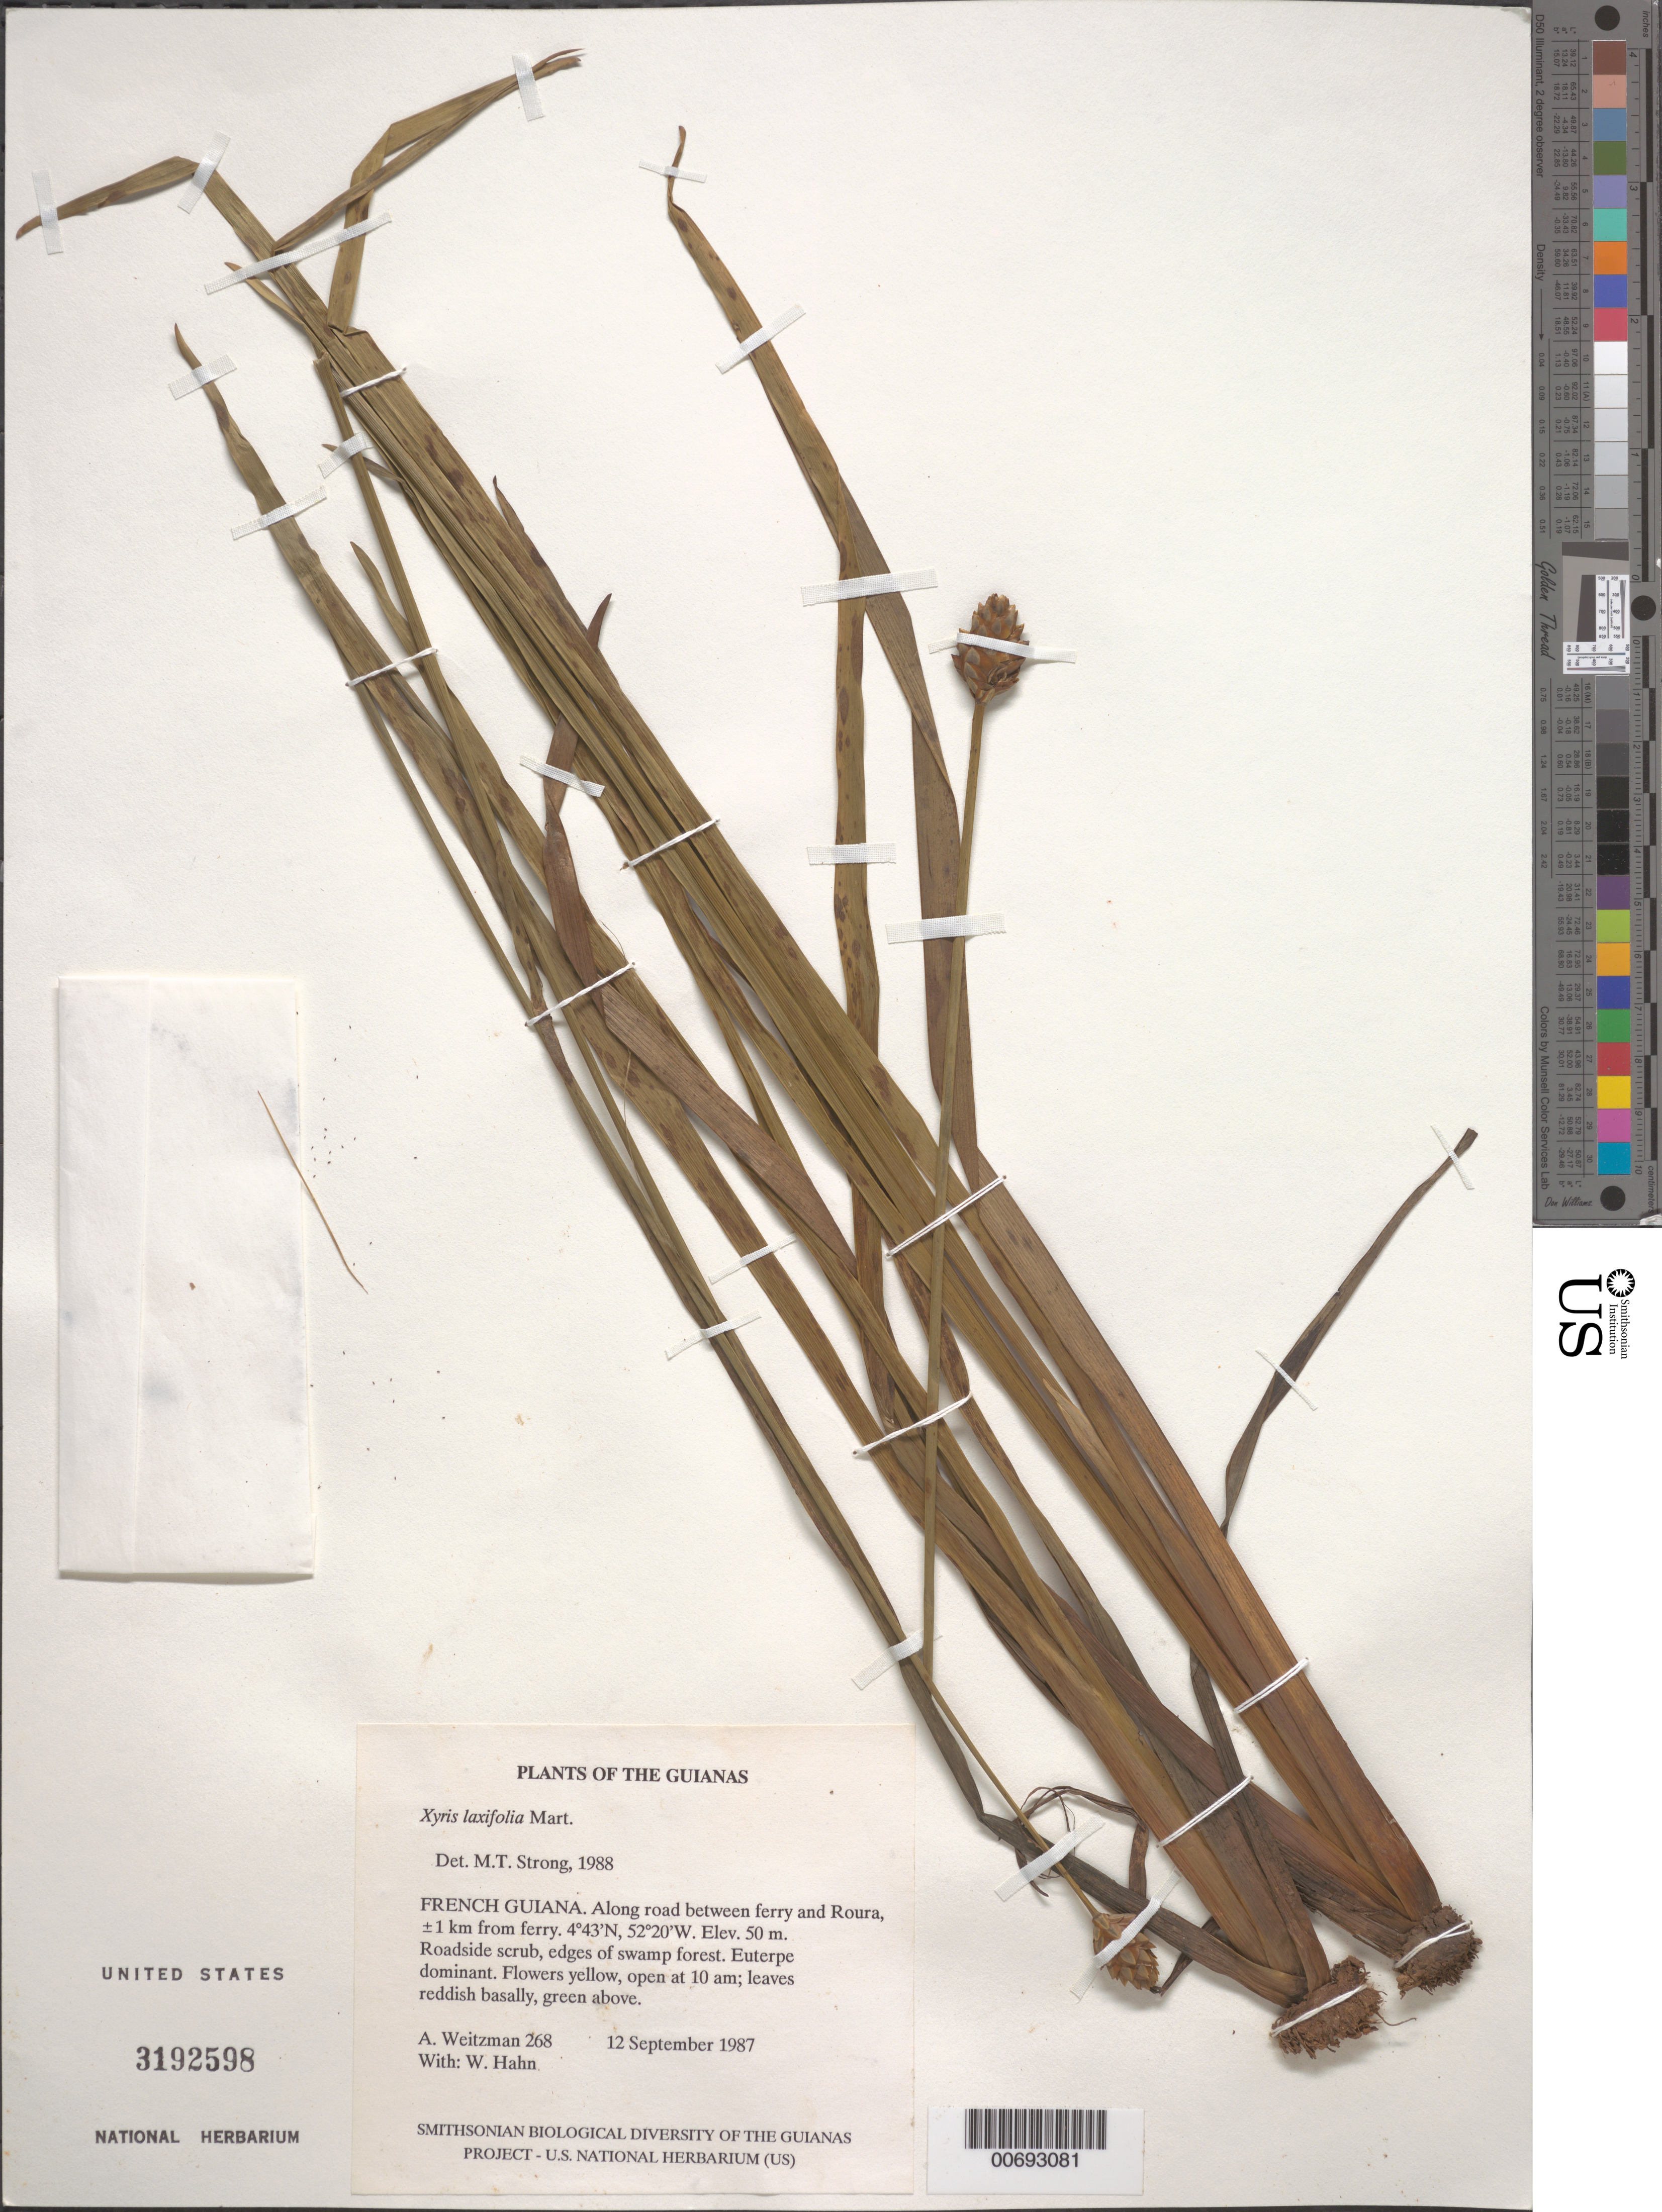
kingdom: Plantae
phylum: Tracheophyta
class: Liliopsida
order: Poales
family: Xyridaceae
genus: Xyris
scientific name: Xyris laxifolia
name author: Mart.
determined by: Strong, M. T., (US), Smithsonian Institution - National Museum of Natural History (UNITED STATES)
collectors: A. L. Weitzman & W. Hahn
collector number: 268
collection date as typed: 12 September 1987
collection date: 1987-09-12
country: French Guiana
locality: Along road between ferry and Roura, ±1 km from ferry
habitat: Roadside scrub, edges of Swamp forestEuterpe dominant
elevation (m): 50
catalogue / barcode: US 3192598